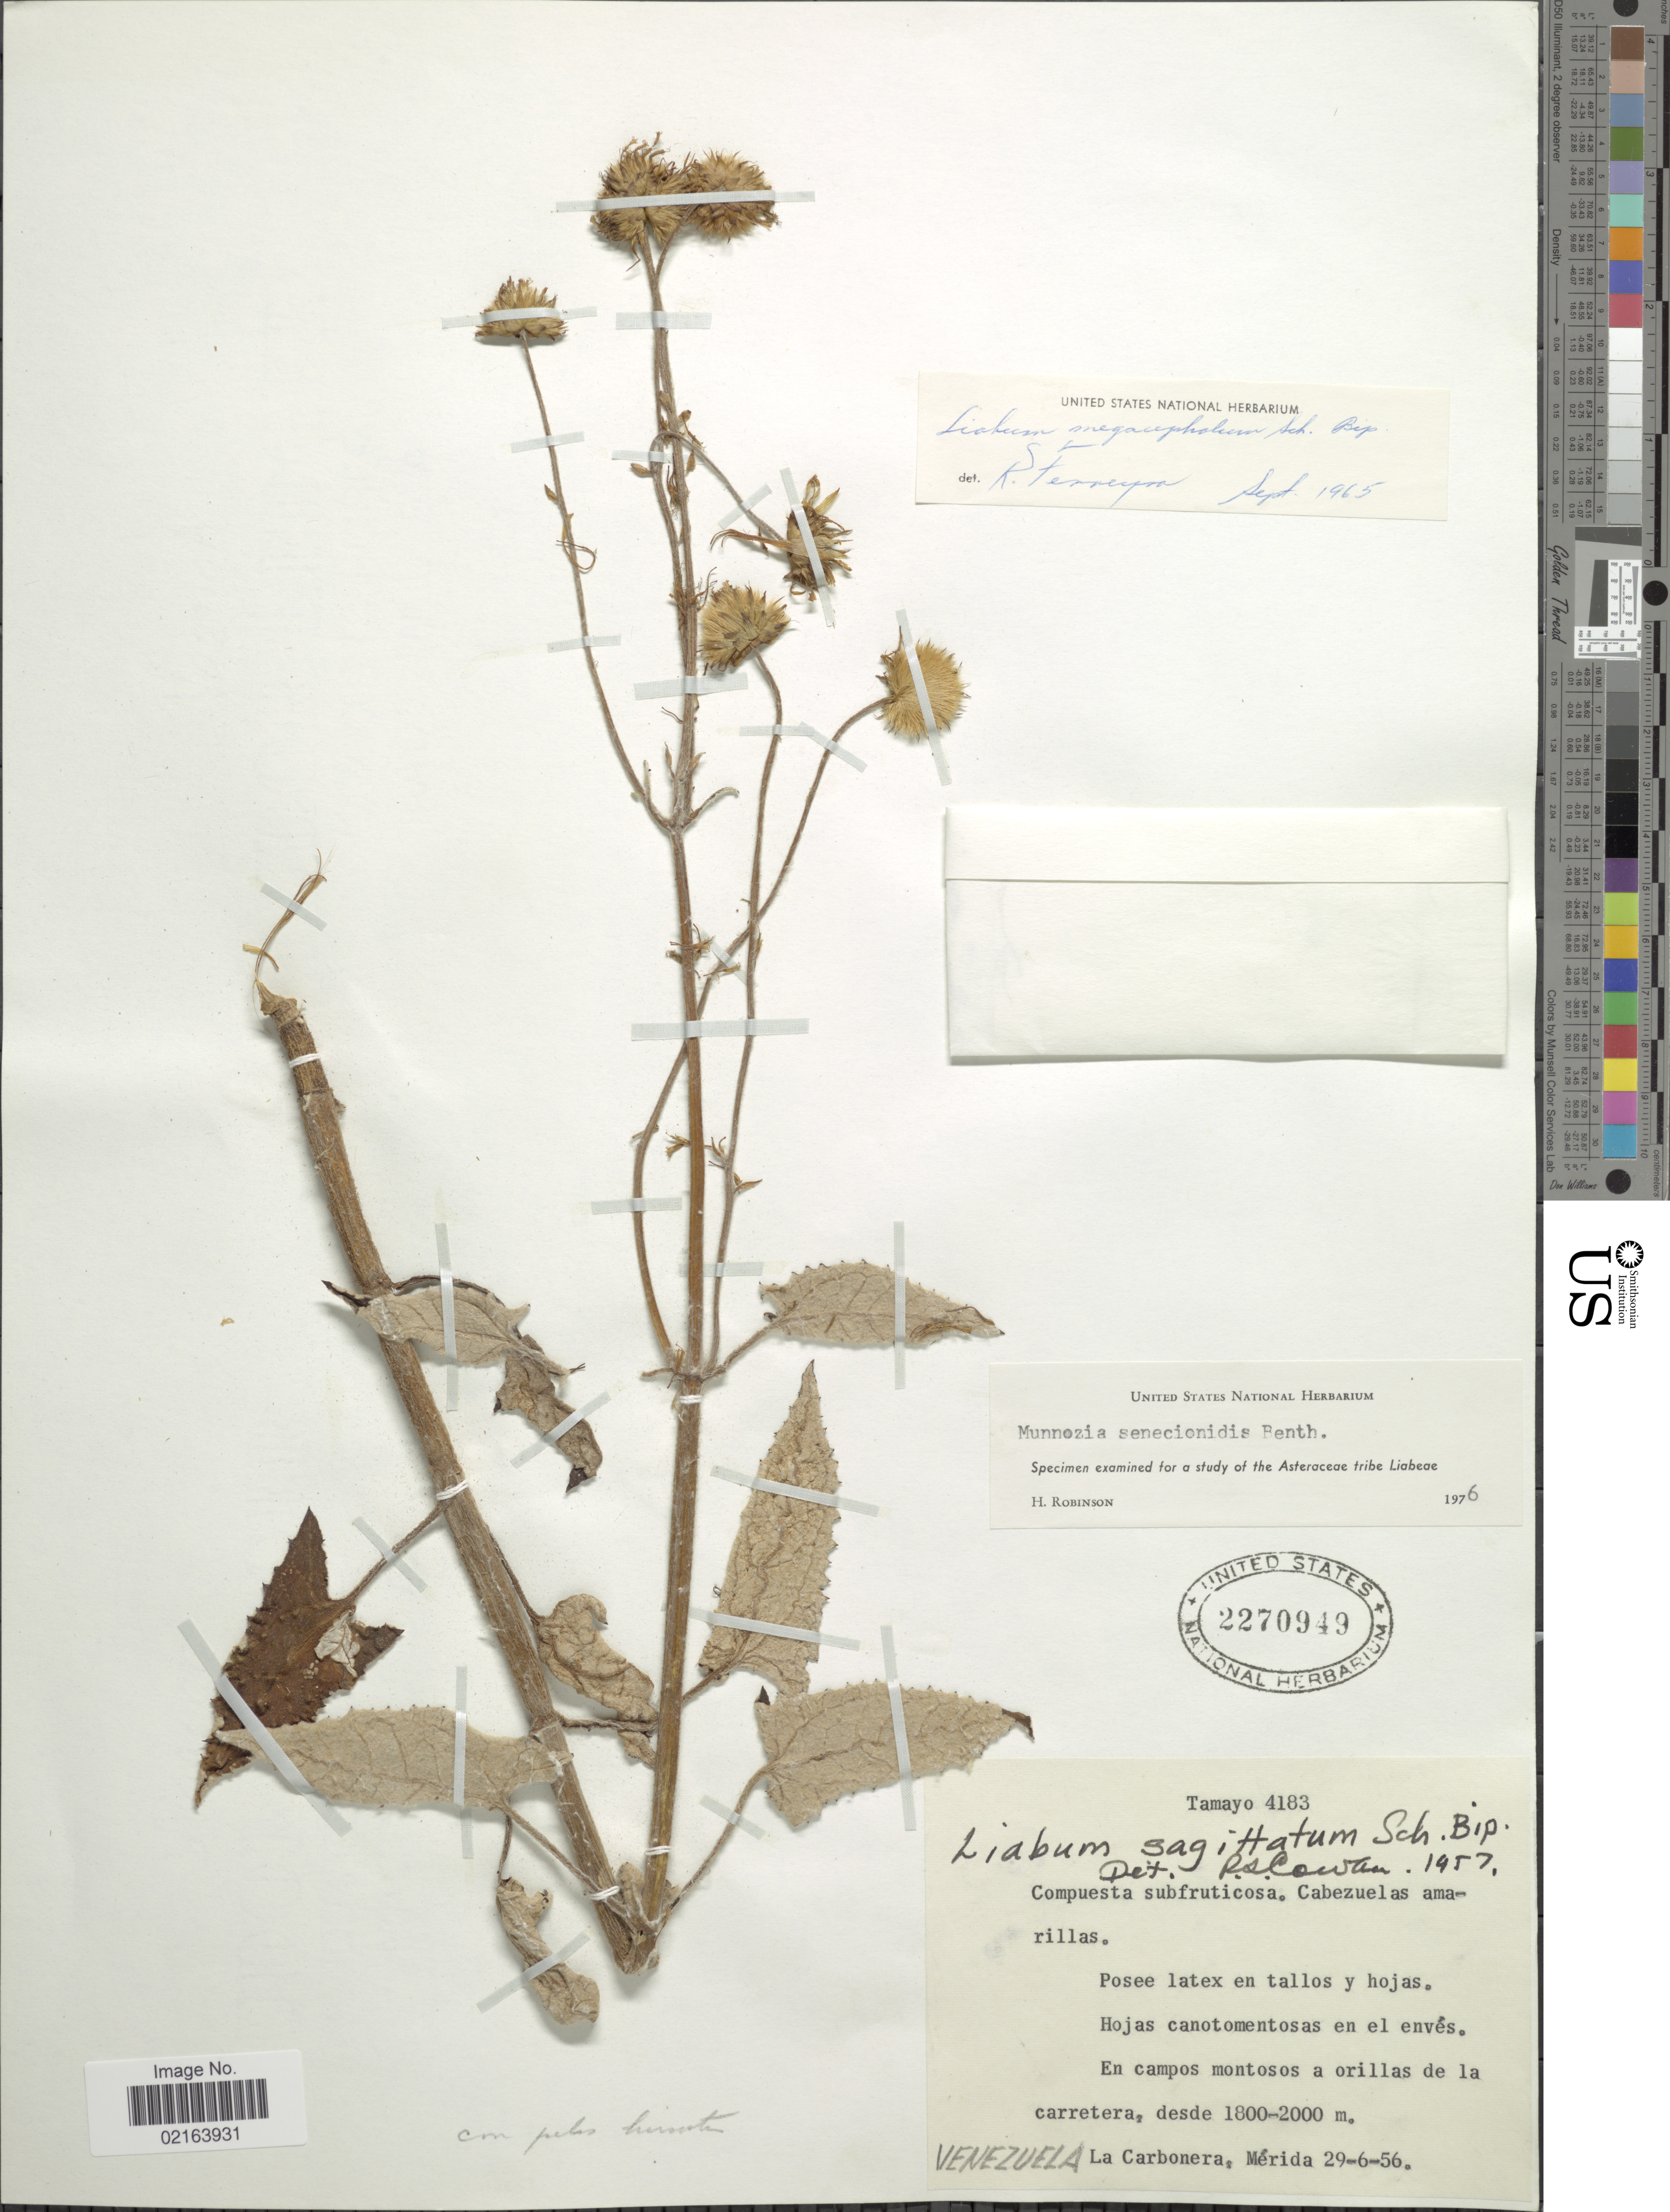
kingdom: Plantae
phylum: Tracheophyta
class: Magnoliopsida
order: Asterales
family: Asteraceae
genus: Munnozia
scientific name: Munnozia senecionidis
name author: Benth.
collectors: -. Tamayo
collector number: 4183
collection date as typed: Transcribed d/m/y: 29/6/56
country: Venezuela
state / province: Mérida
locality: En campos montosos a orillas de la carretera, La Carbonera, Merida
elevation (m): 1800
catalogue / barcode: US 2270949